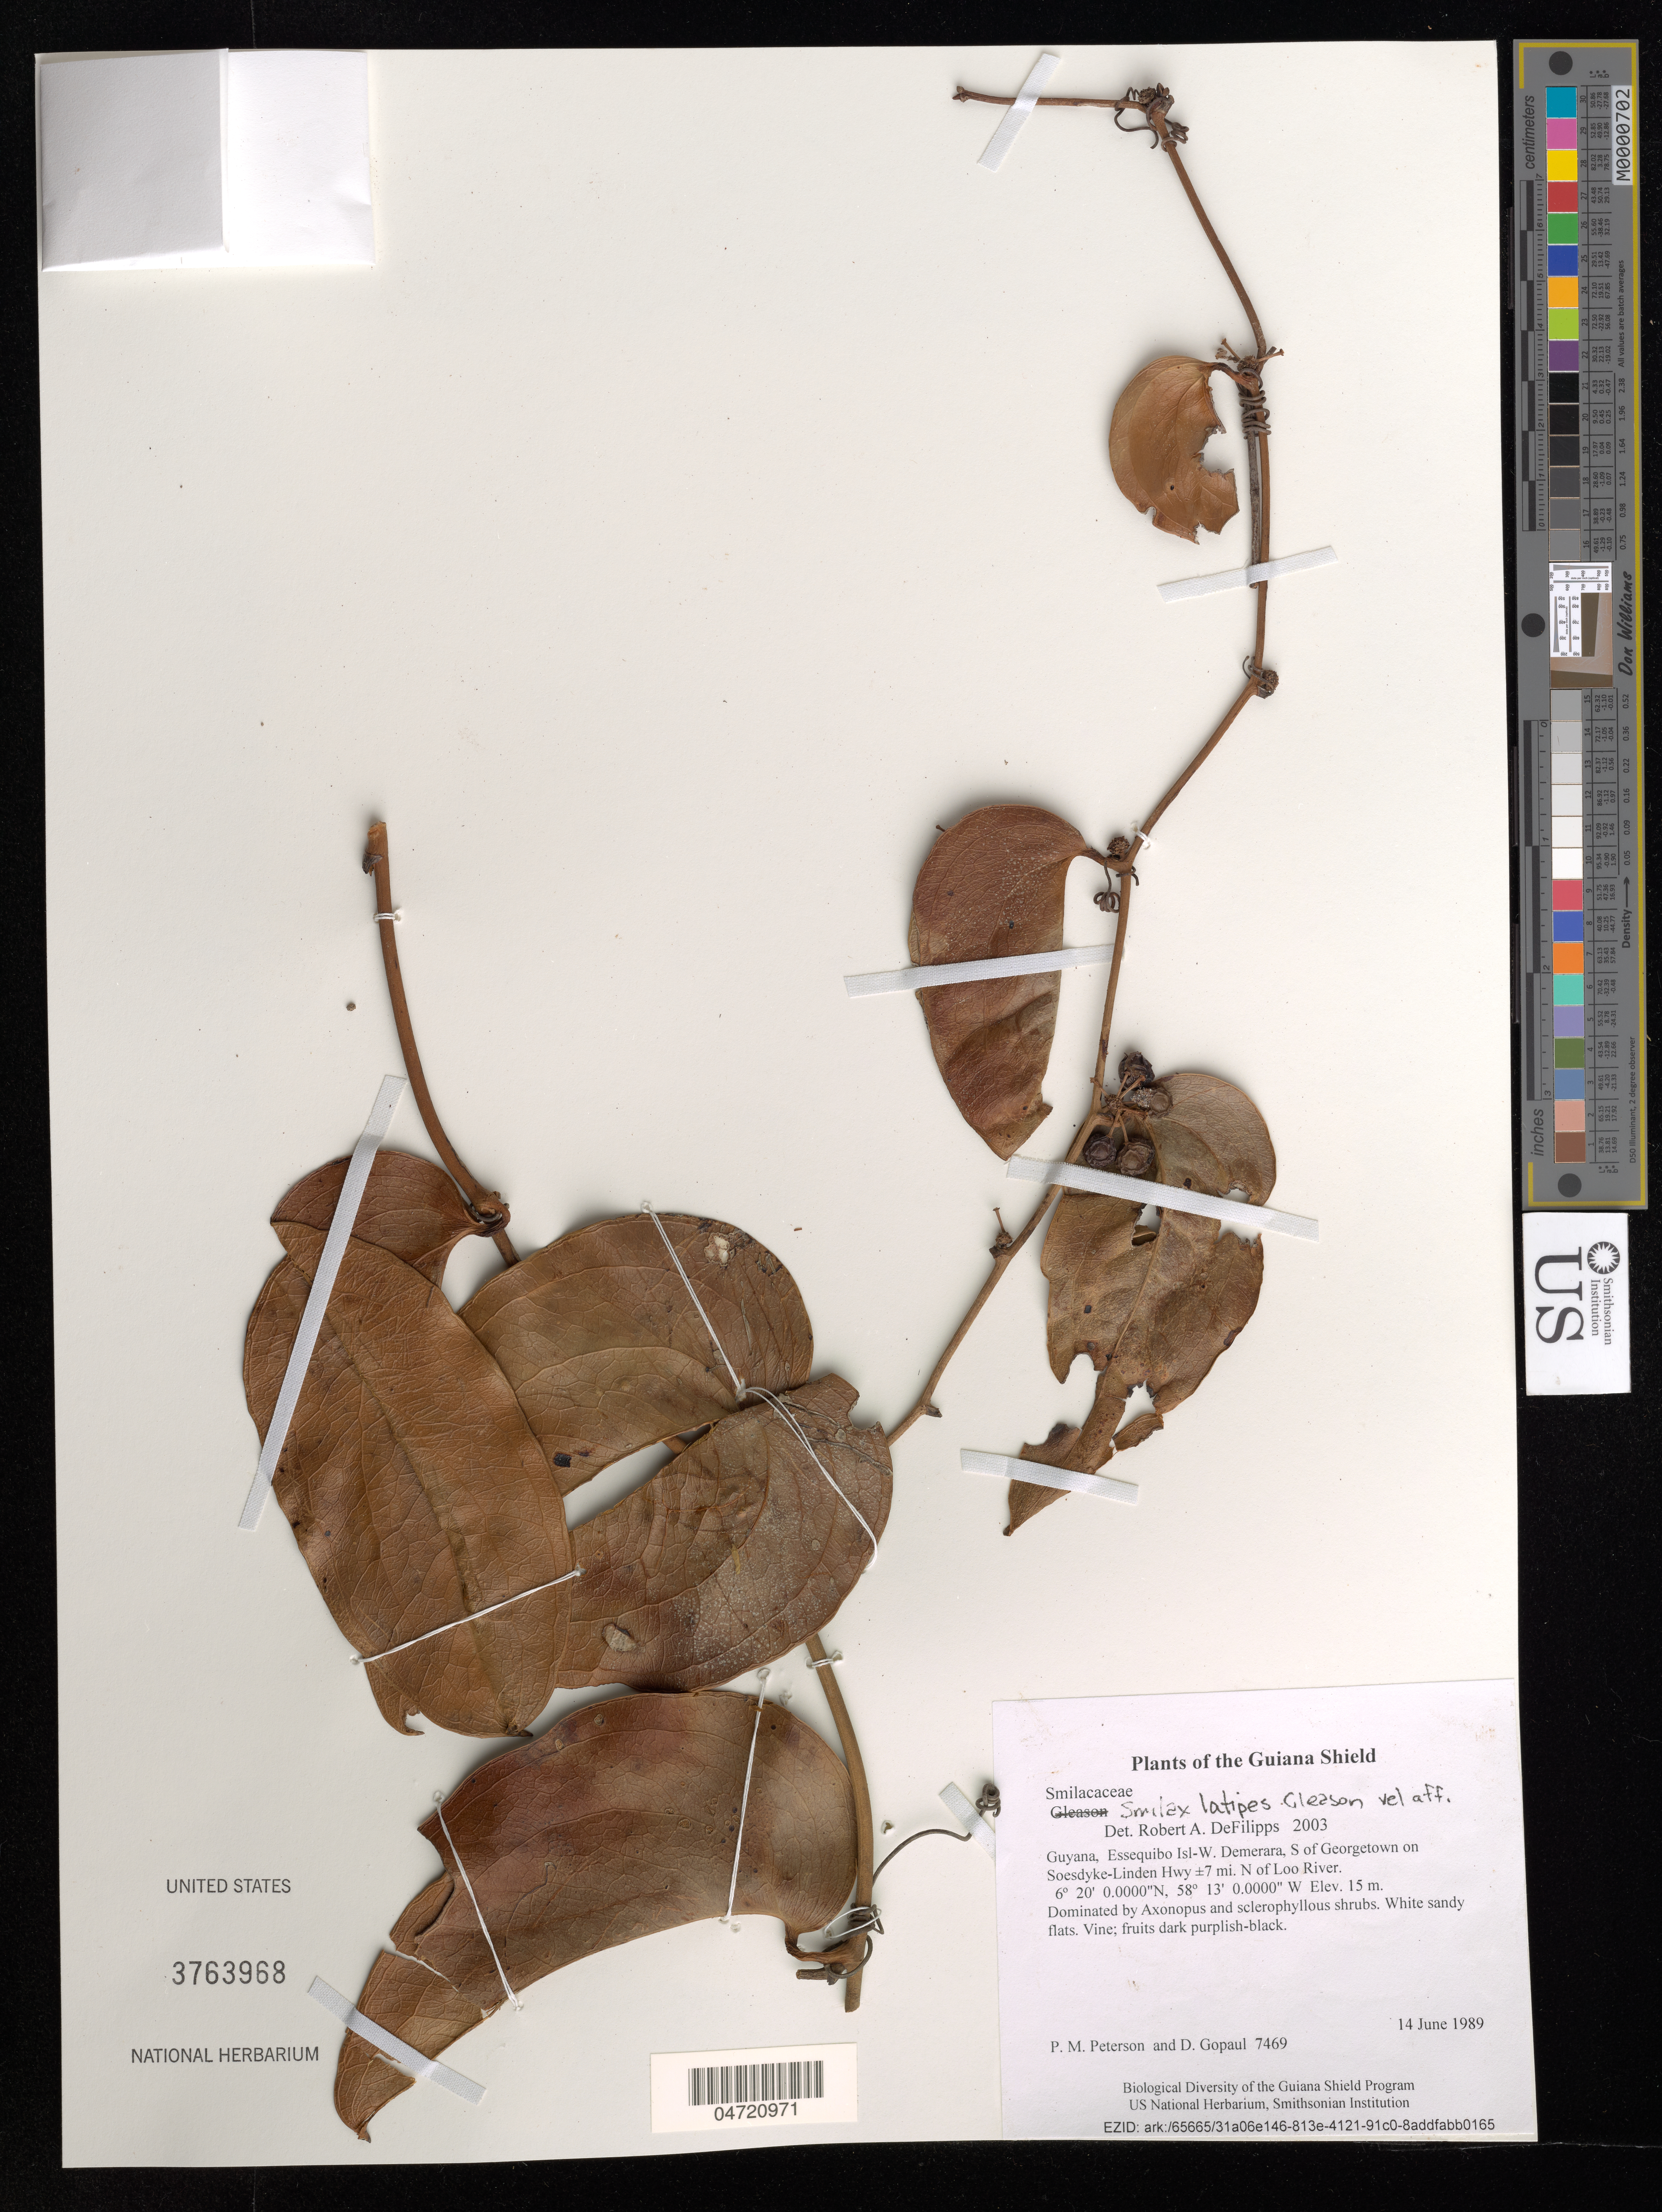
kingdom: Plantae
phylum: Tracheophyta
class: Liliopsida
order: Liliales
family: Smilacaceae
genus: Smilax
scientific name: Smilax latipes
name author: Gleason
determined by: DeFilipps, R. A.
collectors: P. M. Peterson & D. Gopaul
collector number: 7469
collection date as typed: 14 June 1989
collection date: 1989-06-14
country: Guyana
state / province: Essequibo Isl-W. Demerara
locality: S of Georgetown on Soesdyke-Linden Hwy ±7 mi. N of Loo River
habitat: Dominated by Axonopus and sclerophyllous shrubs. White sandy flats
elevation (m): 15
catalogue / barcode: US 3763968